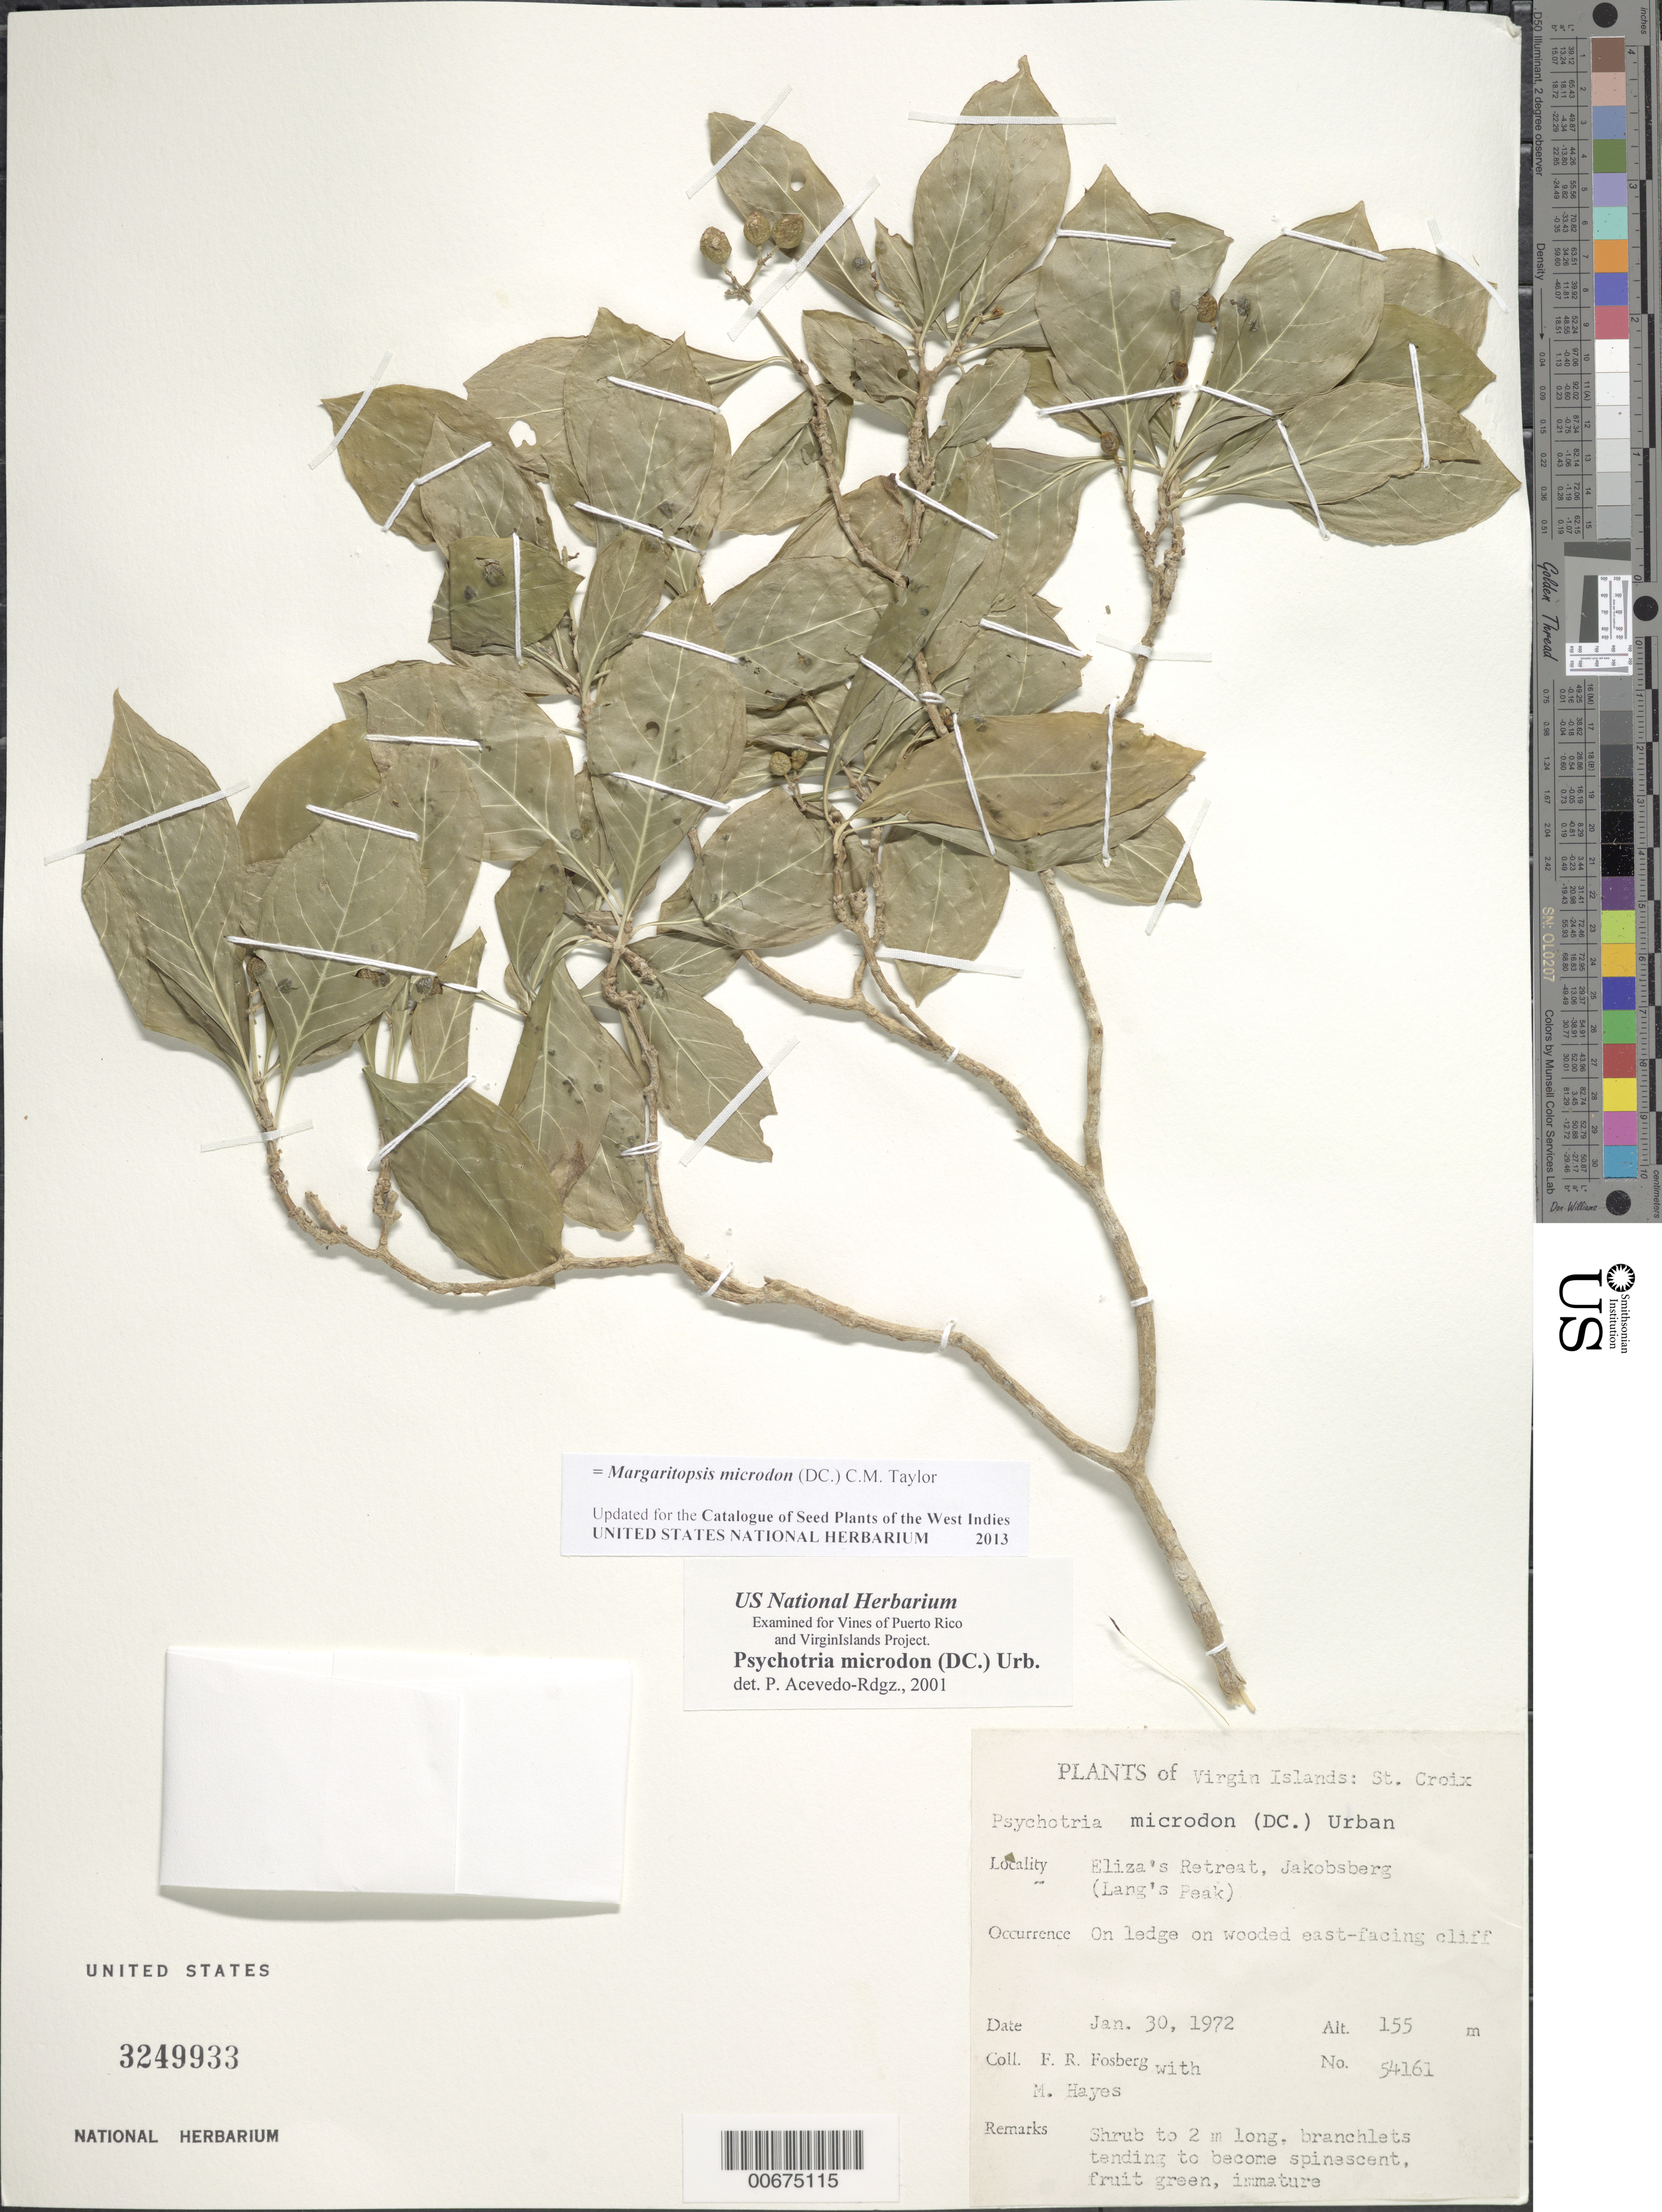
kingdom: Plantae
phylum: Tracheophyta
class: Magnoliopsida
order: Gentianales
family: Rubiaceae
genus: Margaritopsis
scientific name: Margaritopsis microdon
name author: (DC.) C.M. Taylor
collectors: F. R. Fosberg & M. Hayes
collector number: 54161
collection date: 1972-01-30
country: U.S. Virgin Islands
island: St. Croix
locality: Jakobsberg, Eliza's Retreat (Lang's Peak).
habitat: On ledge on wooded east-facing cliff.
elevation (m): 155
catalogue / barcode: US 3249933